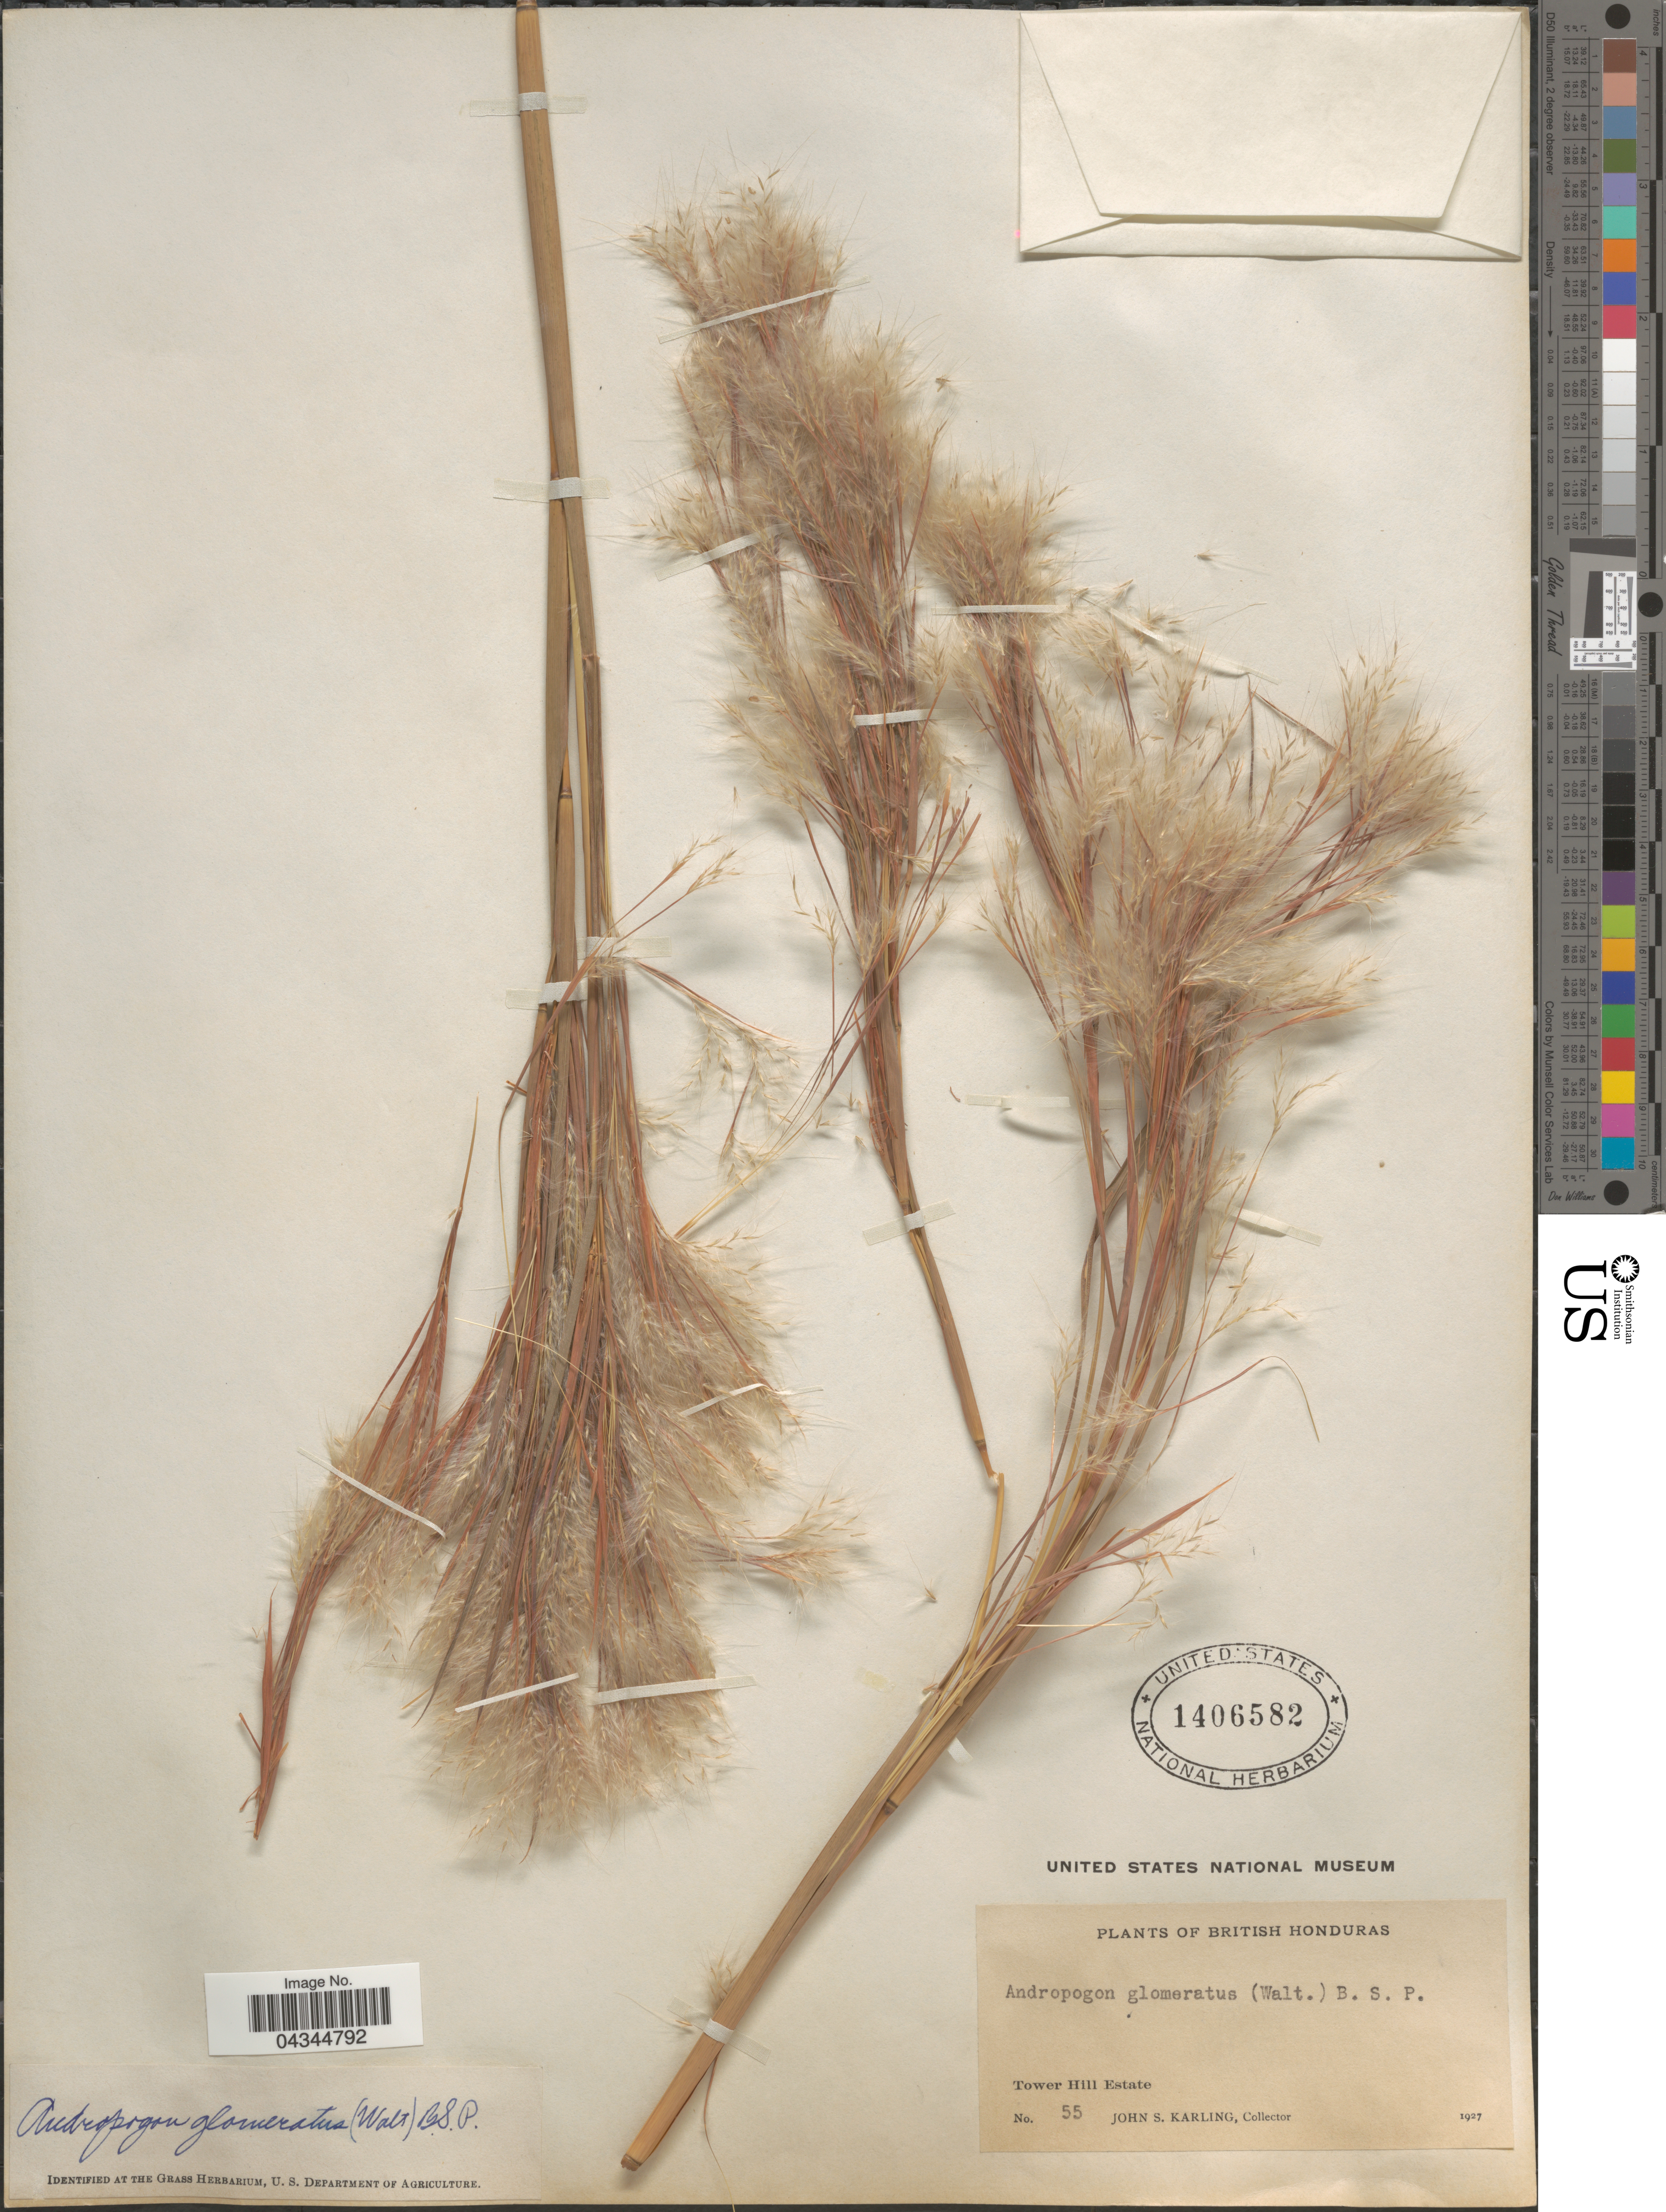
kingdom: Plantae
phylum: Tracheophyta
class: Liliopsida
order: Poales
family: Poaceae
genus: Andropogon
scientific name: Andropogon glomeratus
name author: (Walter) Britton et al.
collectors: J. Karling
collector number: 55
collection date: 1927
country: Belize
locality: British Honduras. Tower Hill Estate.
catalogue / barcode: US 1406582